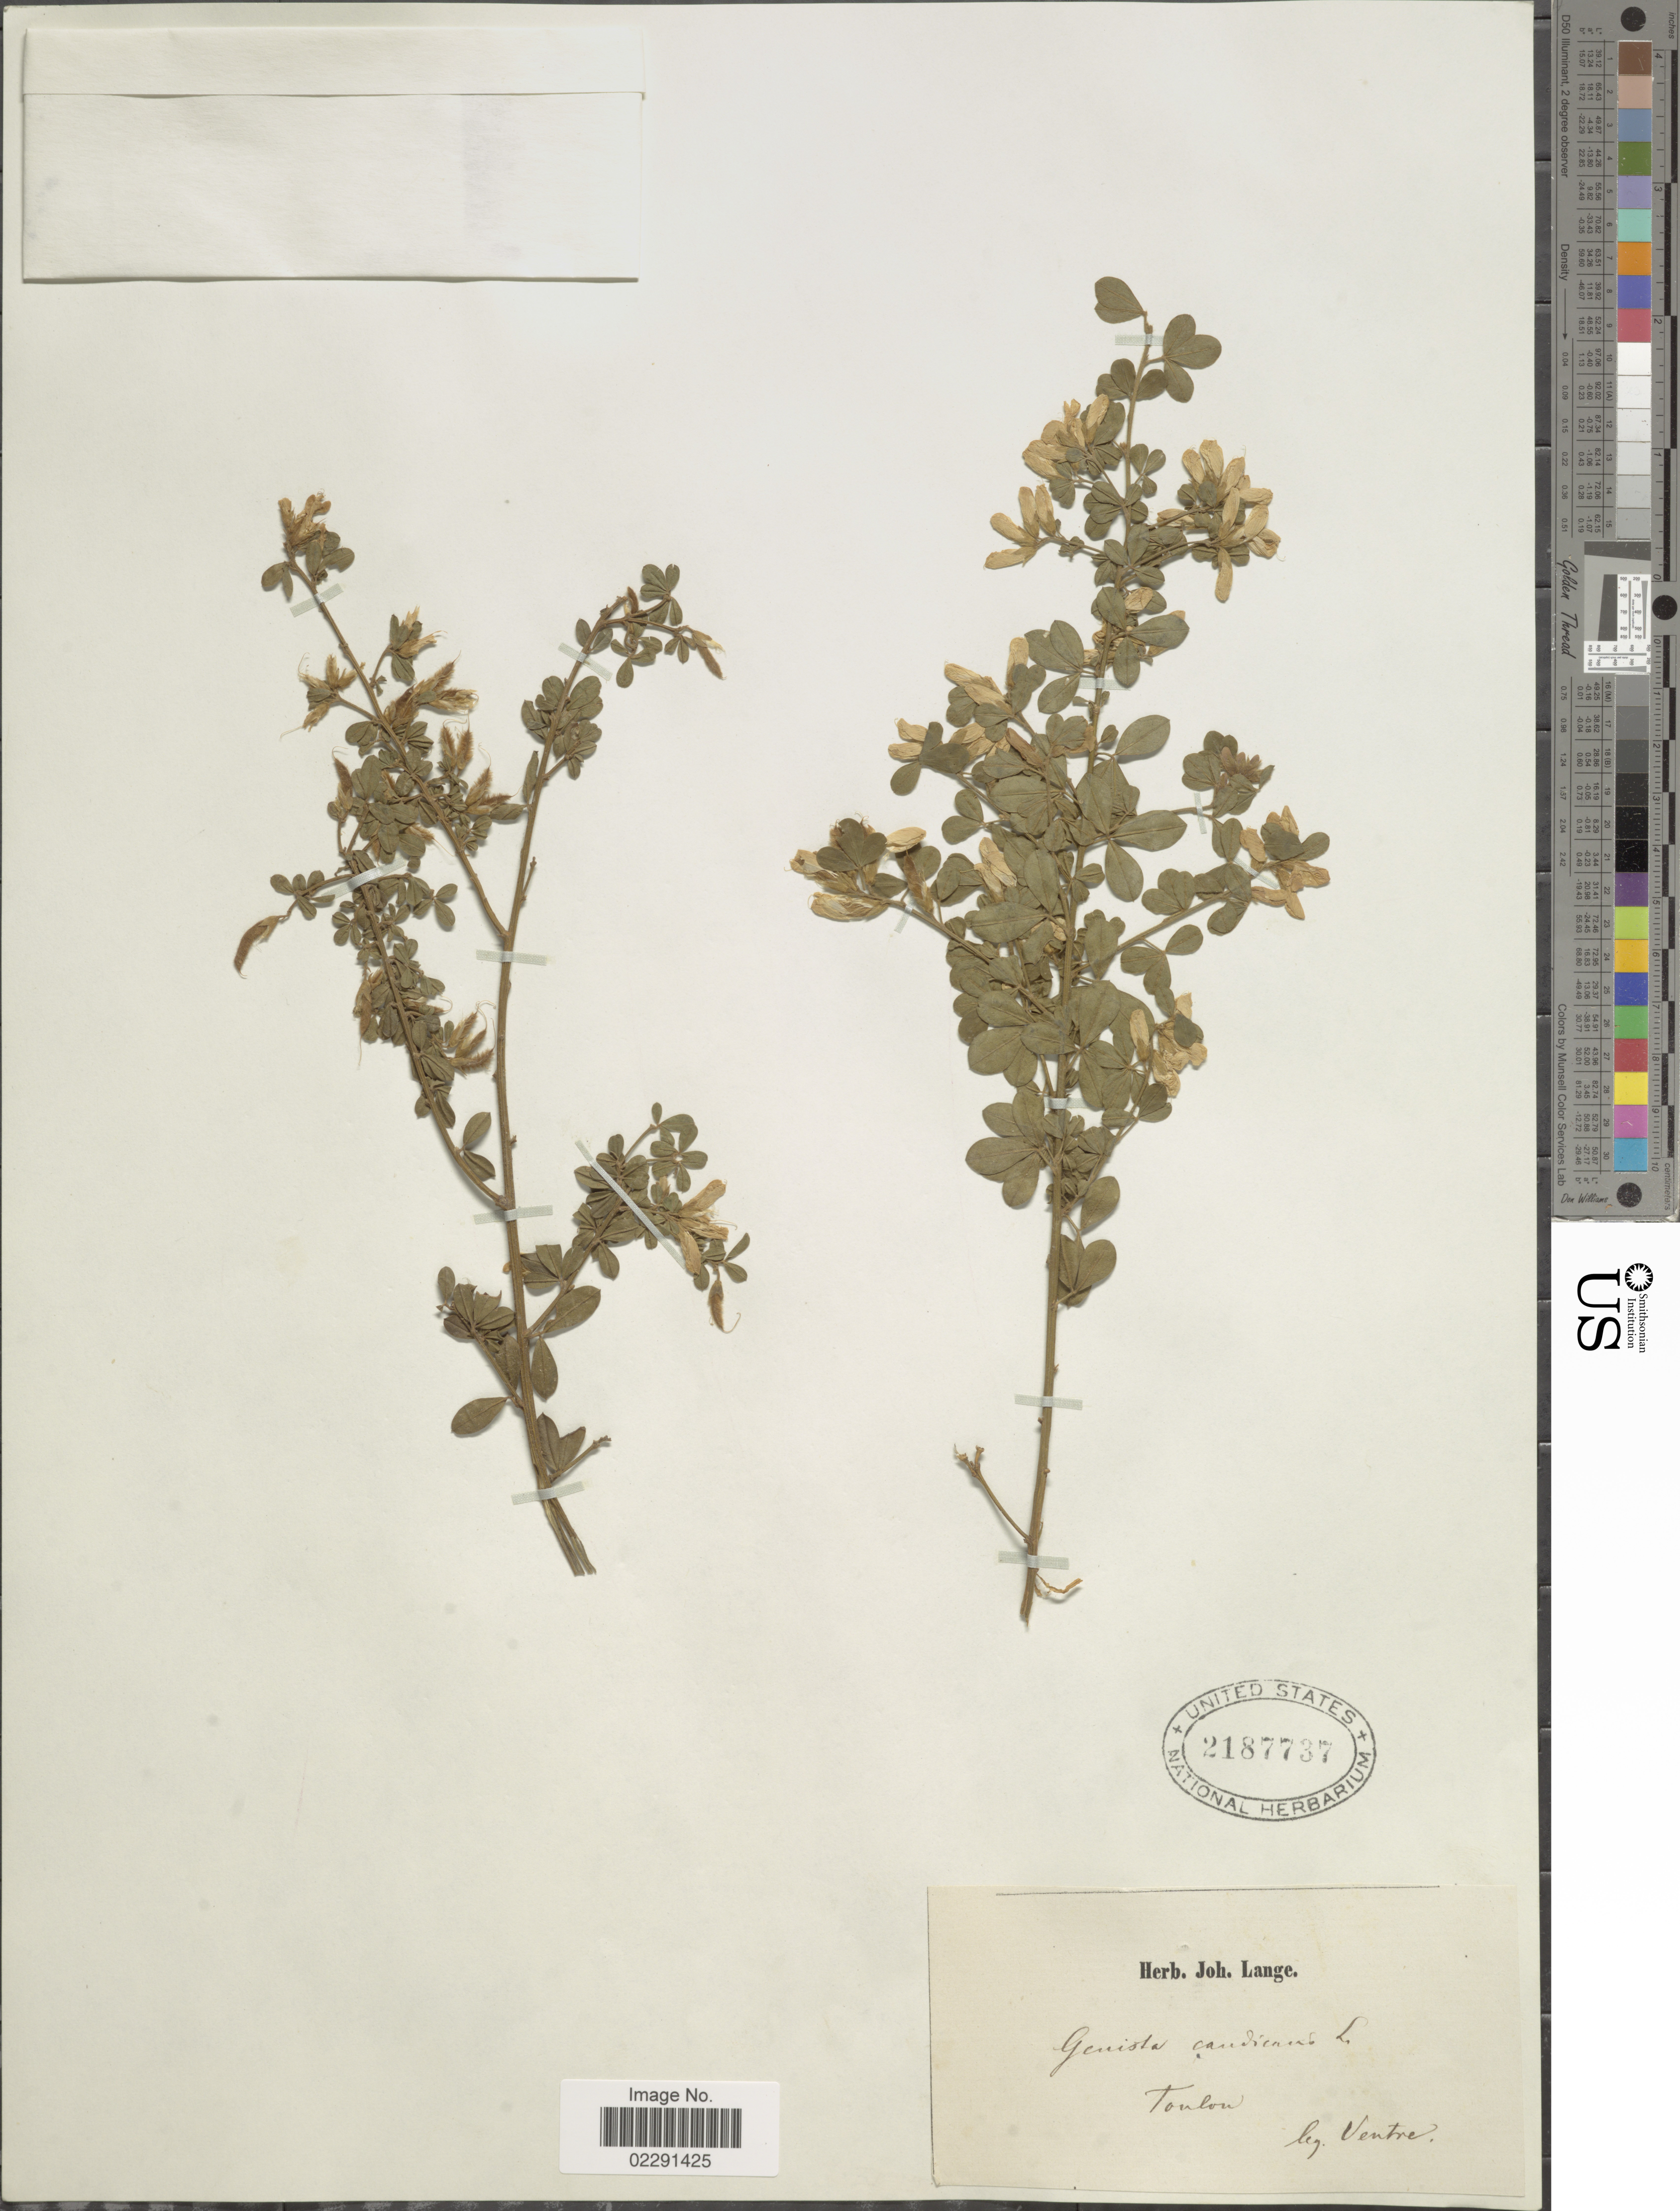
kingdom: Plantae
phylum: Tracheophyta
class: Magnoliopsida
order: Fabales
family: Fabaceae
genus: Genista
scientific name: Genista monspessulana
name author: (L.) L.A.S. Johnson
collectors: -. Ventre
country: France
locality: Toulon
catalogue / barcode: US 218773